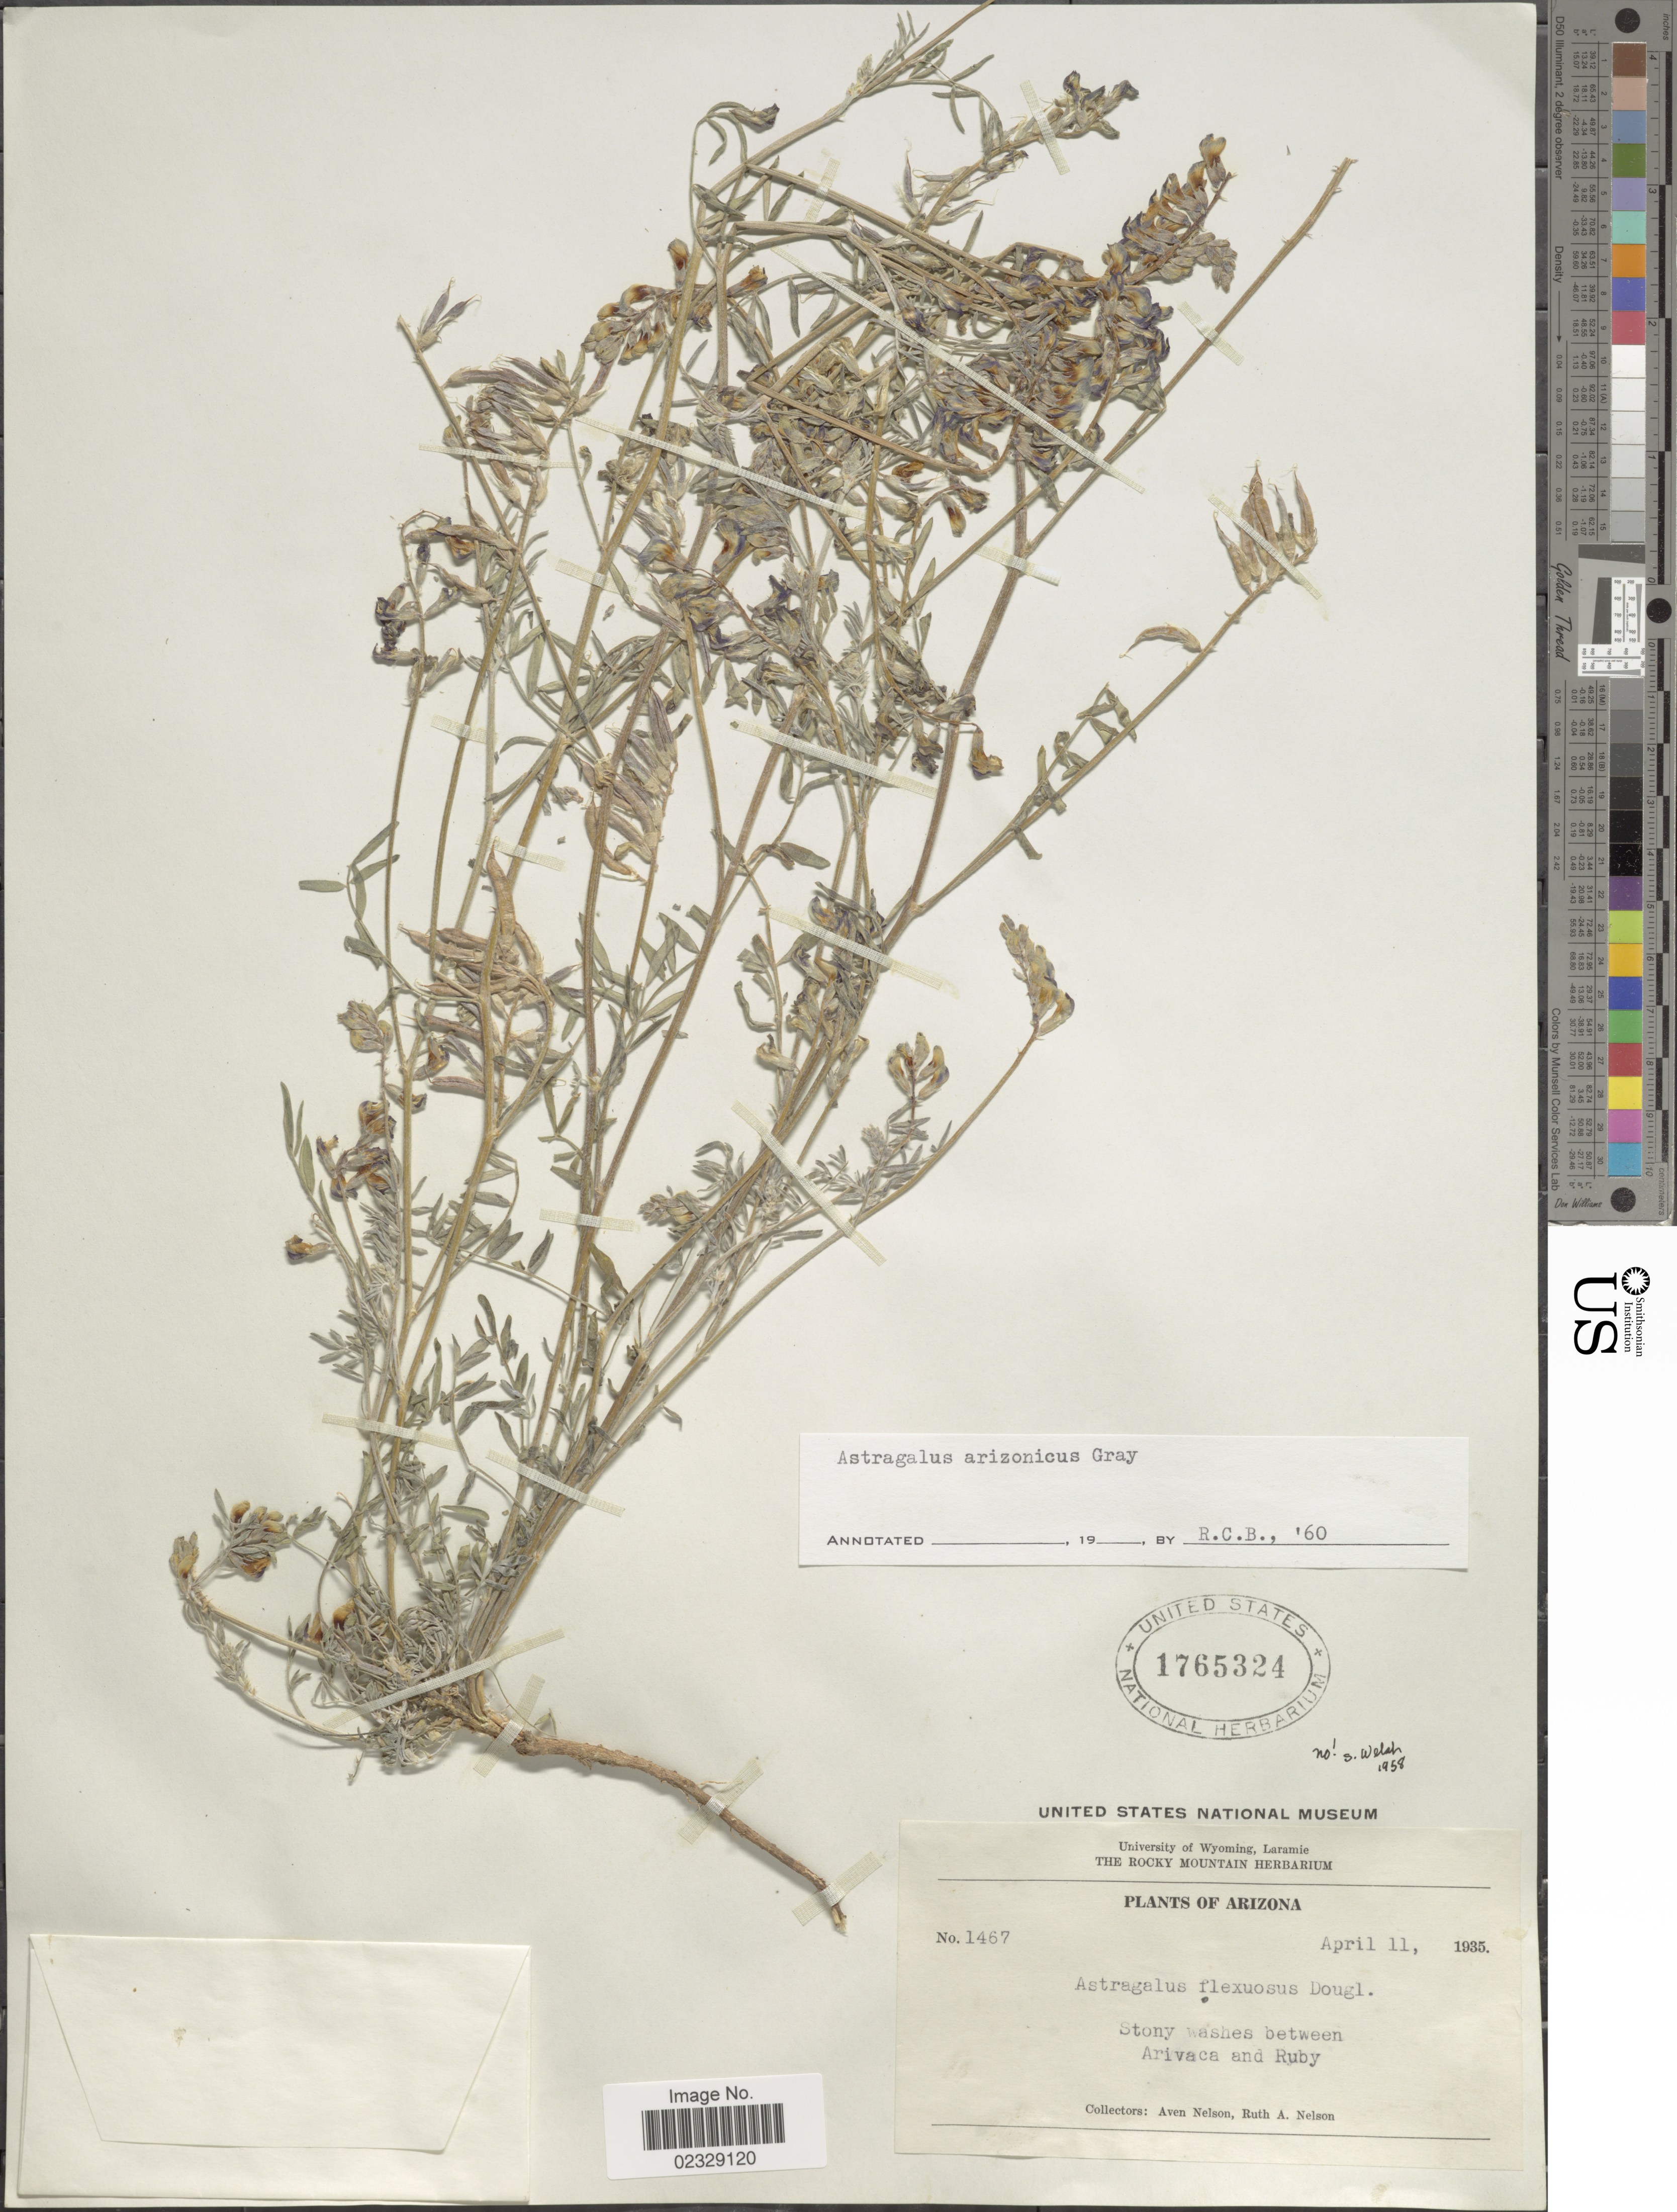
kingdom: Plantae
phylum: Tracheophyta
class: Magnoliopsida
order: Fabales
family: Fabaceae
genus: Astragalus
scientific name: Astragalus arizonicus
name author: A. Gray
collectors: A. Nelson & R. A. Nelson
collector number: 1467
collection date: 1935-04-11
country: United States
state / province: Arizona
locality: Stony washes between Arivaca and Ruby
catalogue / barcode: US 1765324